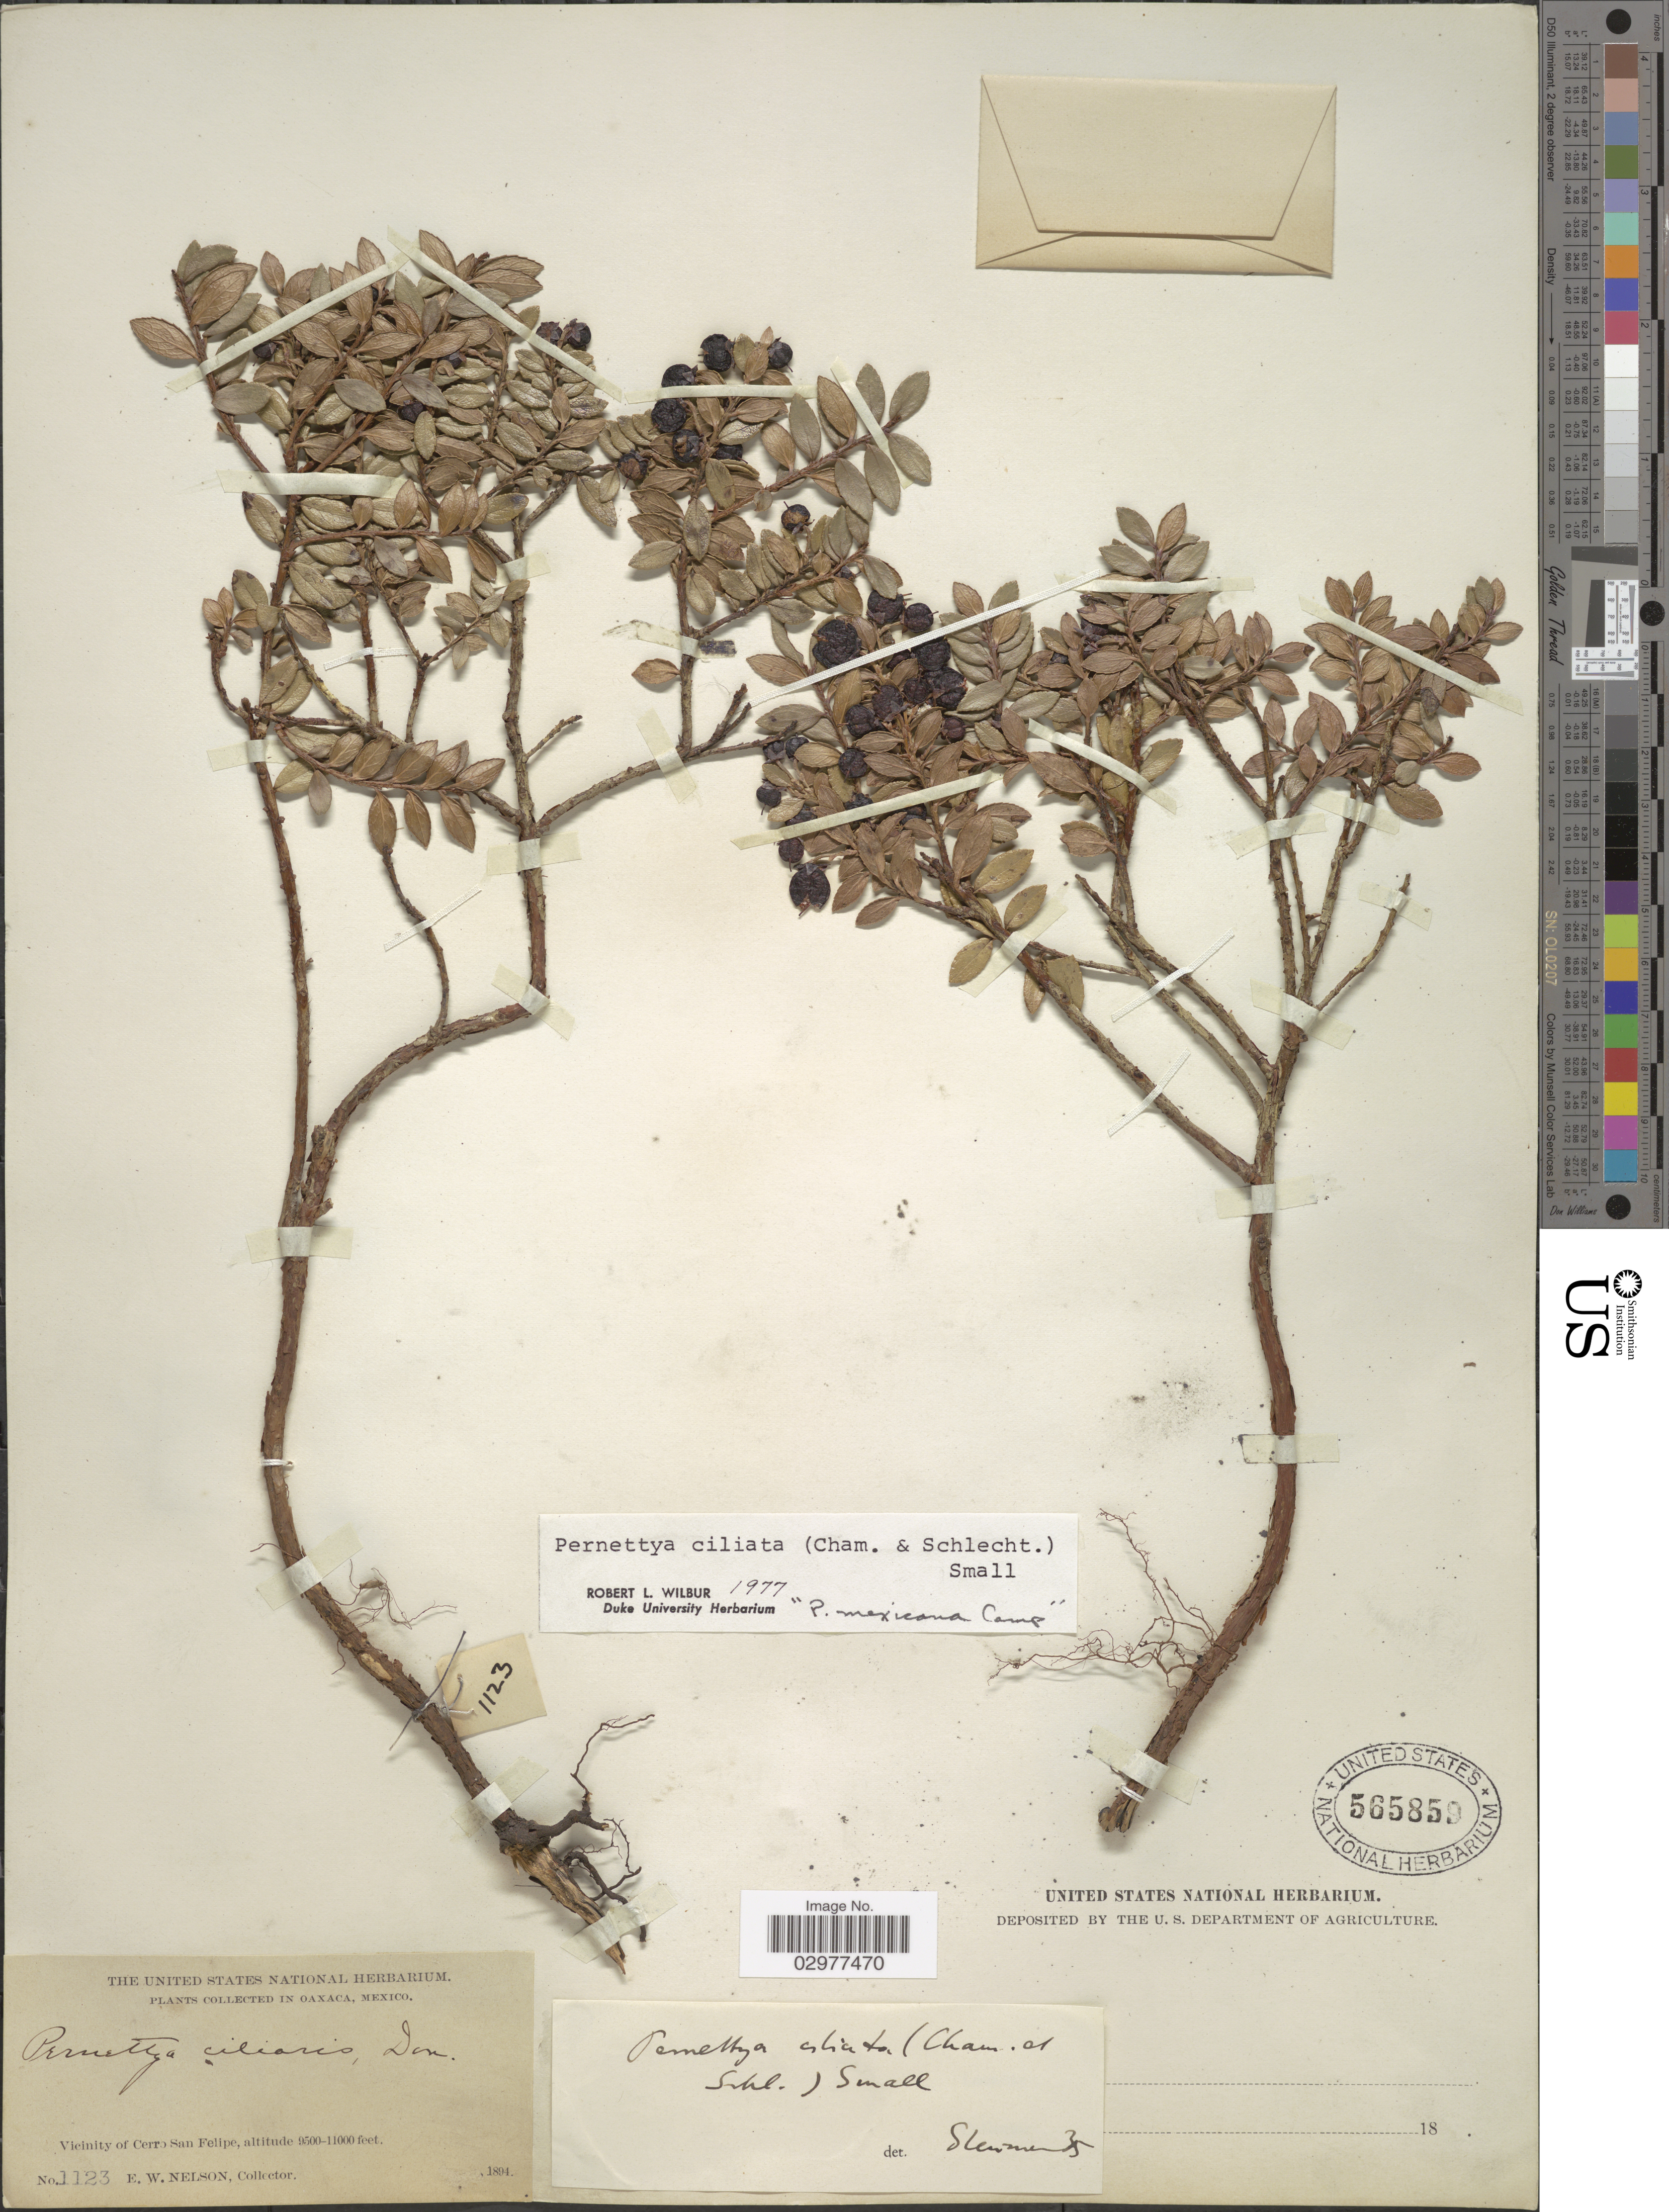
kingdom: Plantae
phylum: Tracheophyta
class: Magnoliopsida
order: Ericales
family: Ericaceae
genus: Pernettya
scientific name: Pernettya prostrata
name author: (Cav.) DC.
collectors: E. W. Nelson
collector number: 1123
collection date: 1894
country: Mexico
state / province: Oaxaca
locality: Vicinity of Cerro San Felipe.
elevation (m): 2896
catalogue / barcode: US 565859